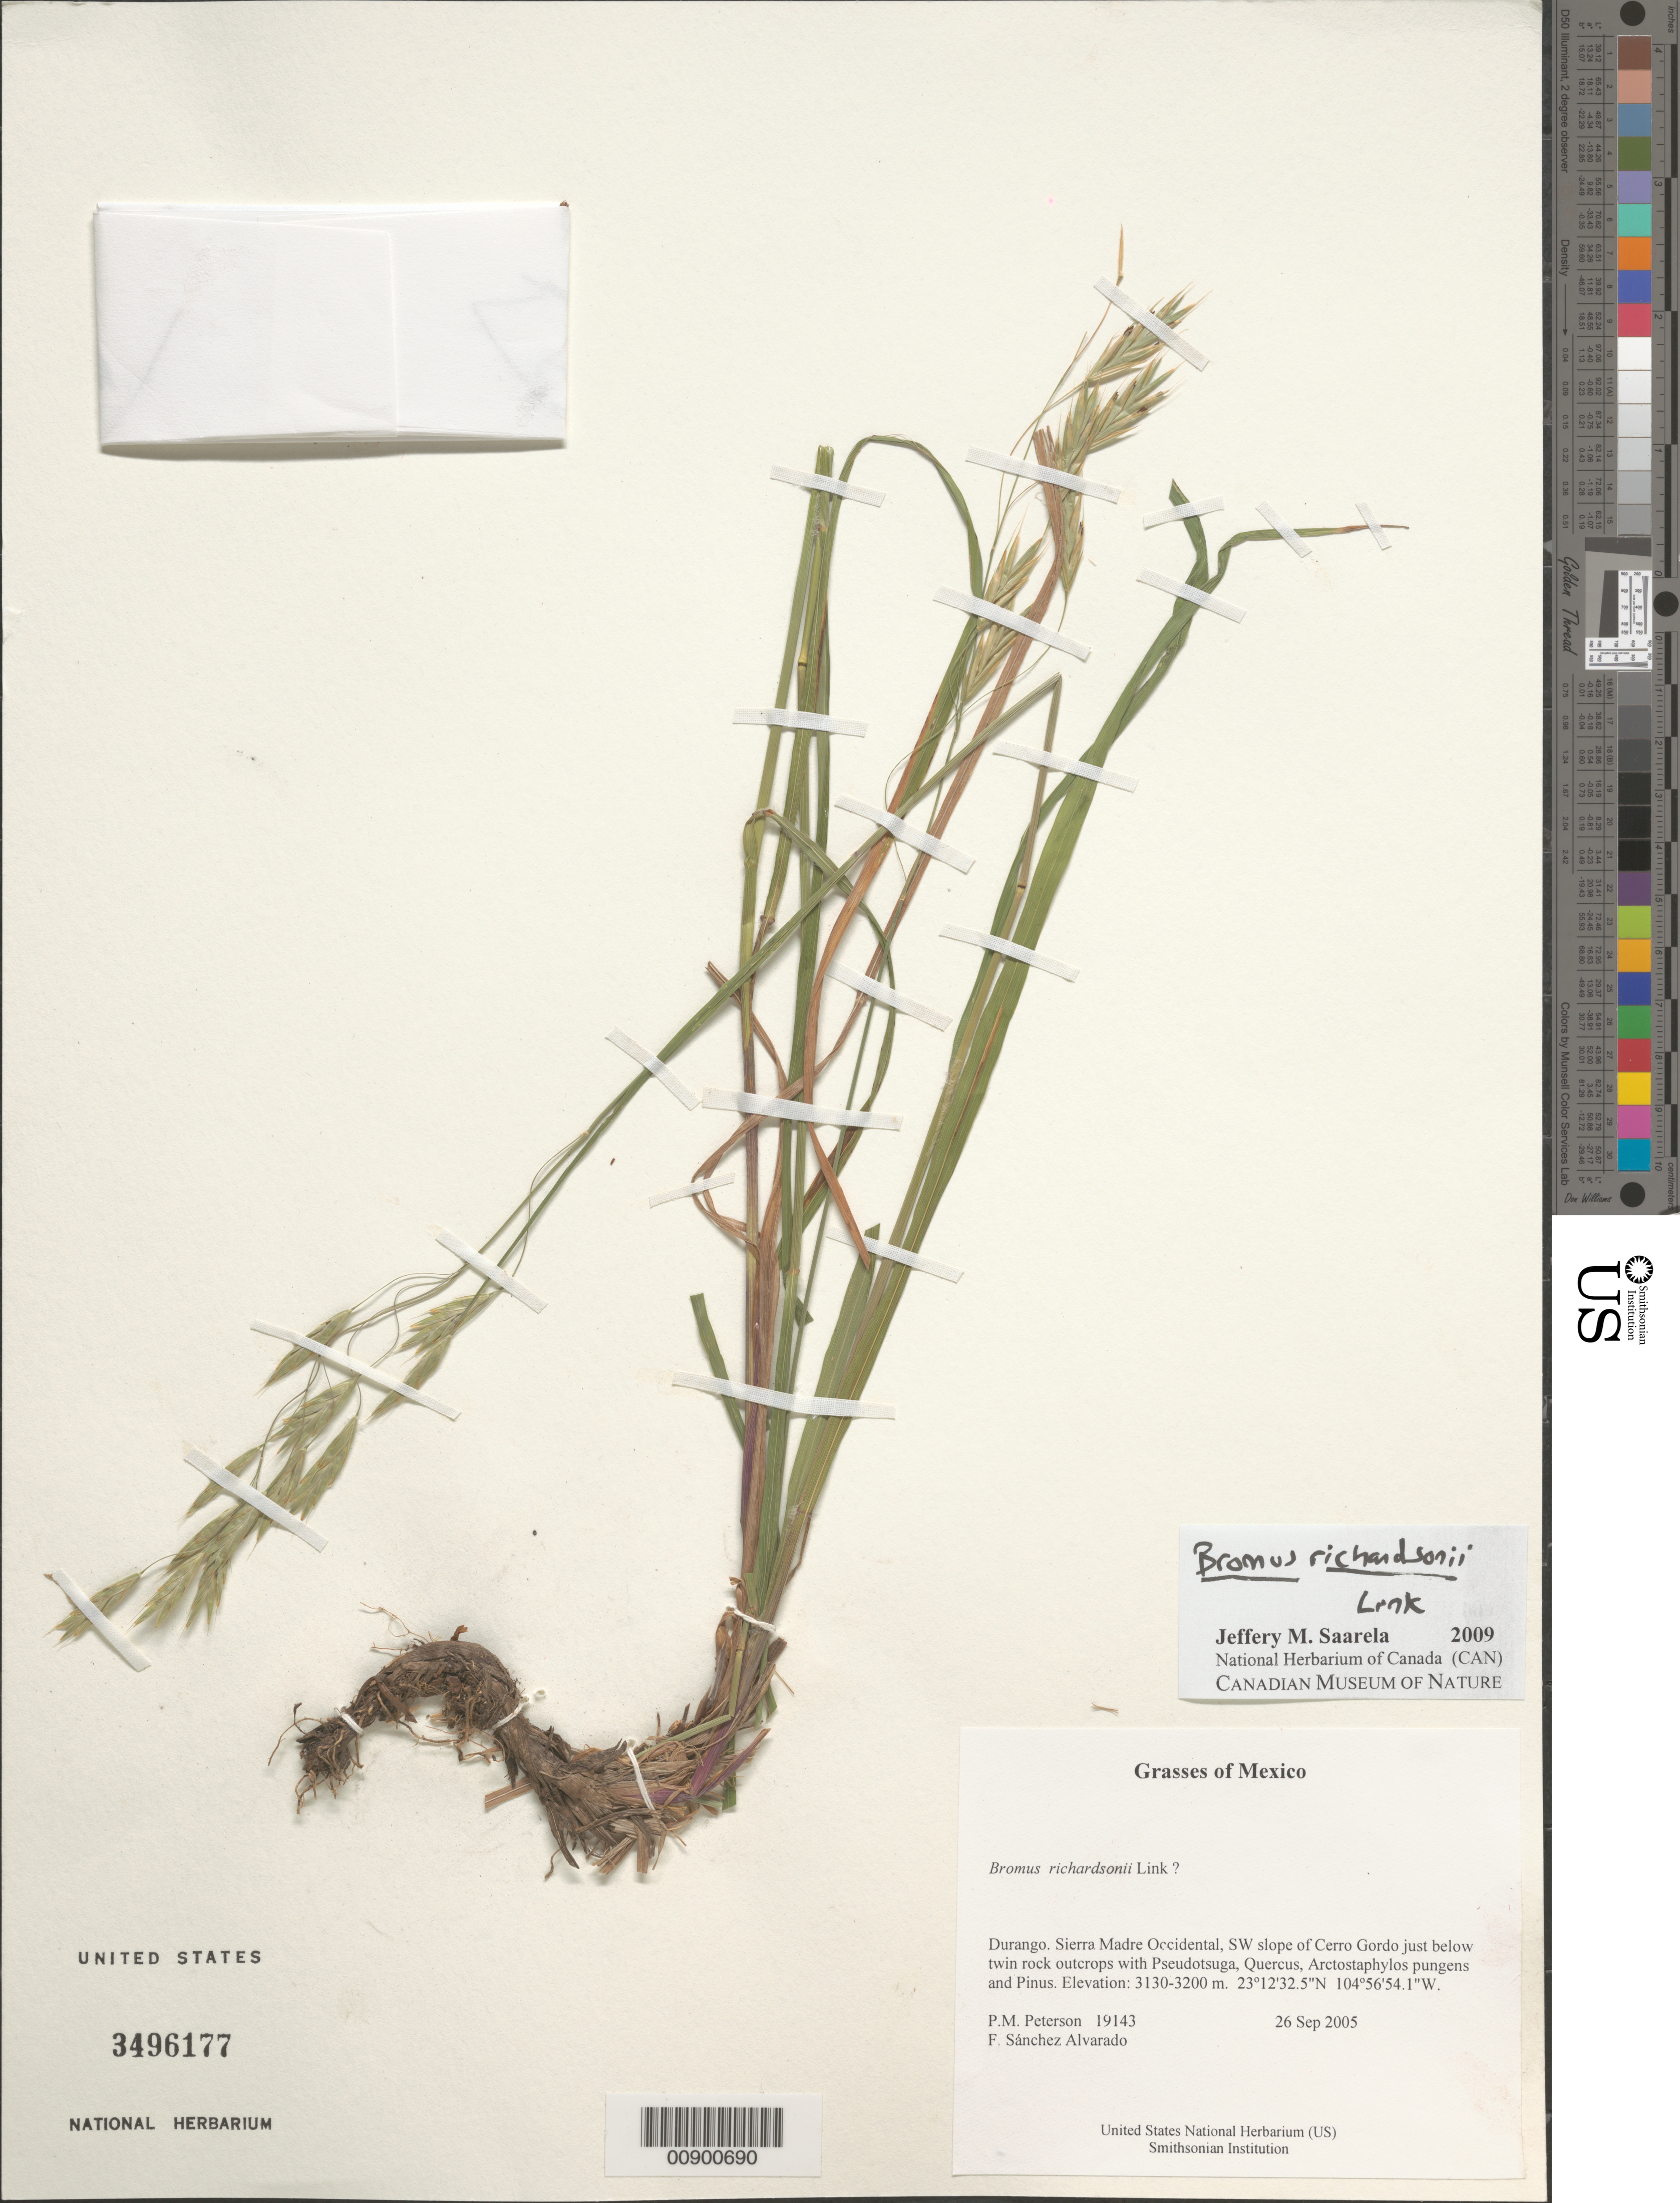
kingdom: Plantae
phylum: Tracheophyta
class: Liliopsida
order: Poales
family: Poaceae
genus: Bromus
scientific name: Bromus richardsonii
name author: Link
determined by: Saarela, J. M., (CAN), Canadian Museum of Nature (CANADA)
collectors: P. M. Peterson & F. Sánchez Alvarado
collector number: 19143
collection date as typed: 26 Sep 2005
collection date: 2005-09-26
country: Mexico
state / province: Durango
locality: Sierra Madre Occidental, SW slope of Cerro Gordo just below twin rock outcrops with Pseudotsuga, Quercus, Arctostaphylos pungens and Pinus.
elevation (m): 3130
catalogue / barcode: US 3496177